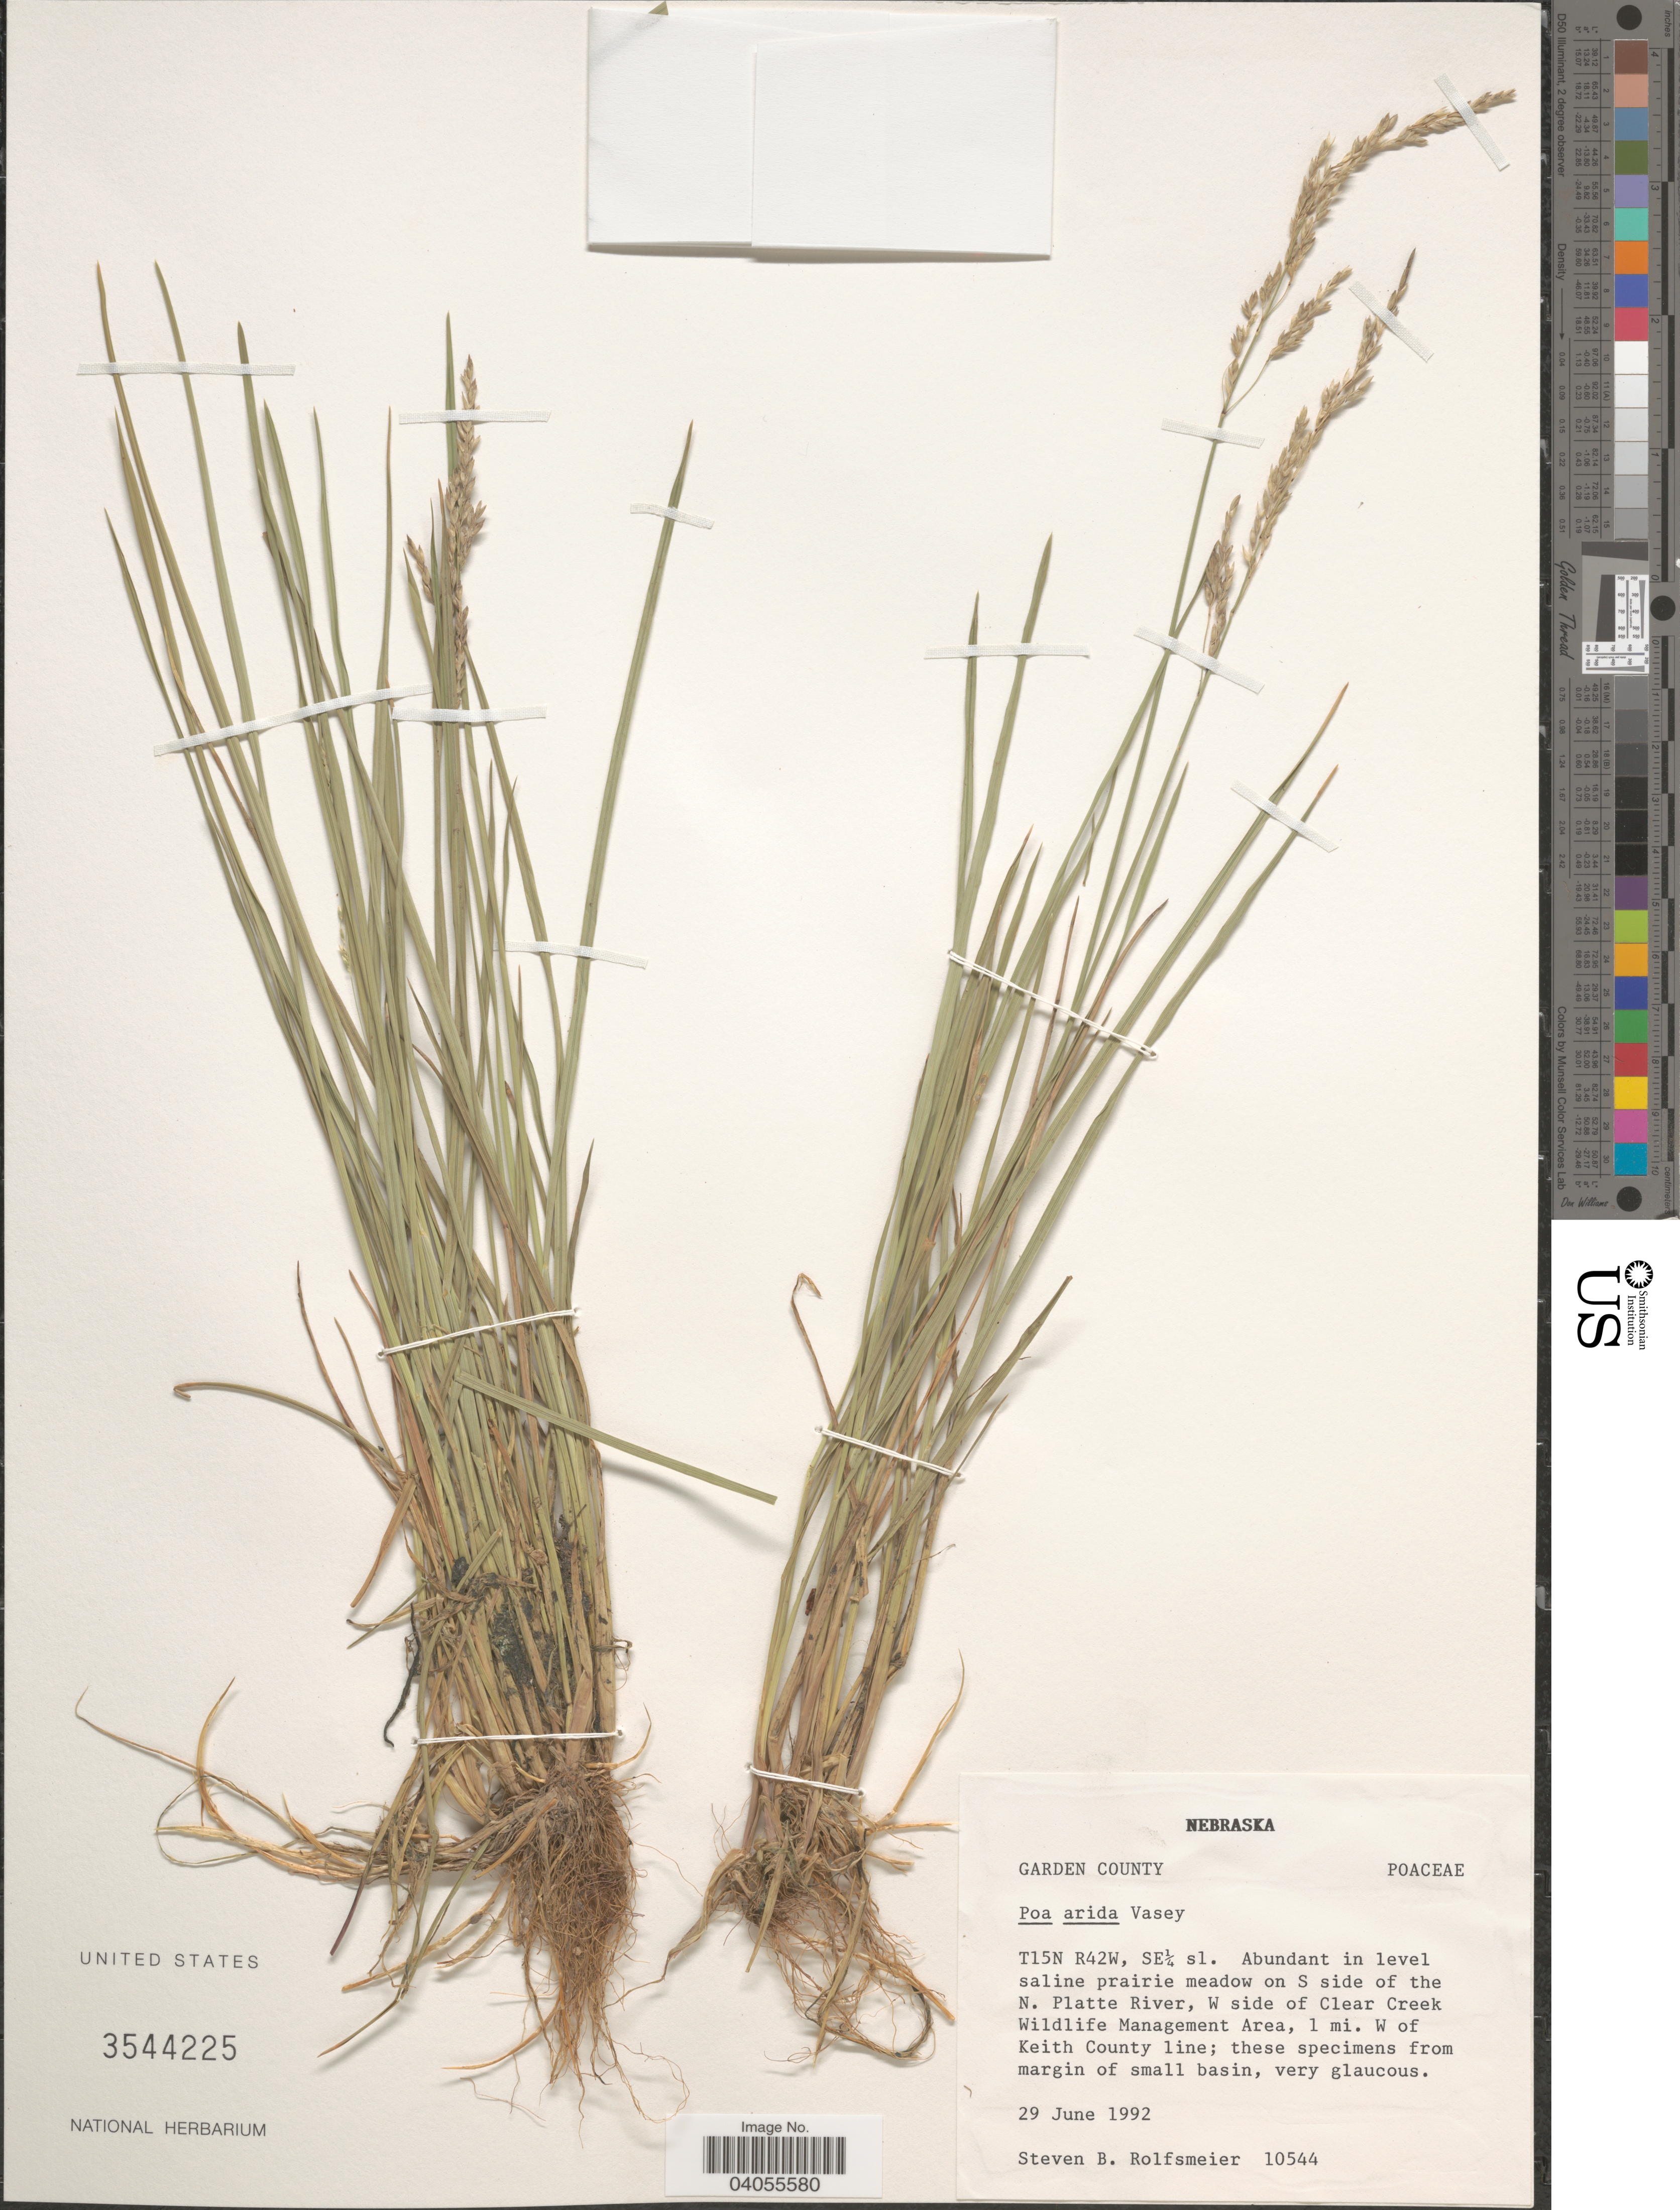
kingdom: Plantae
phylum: Tracheophyta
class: Liliopsida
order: Poales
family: Poaceae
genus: Poa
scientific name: Poa arida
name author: Vasey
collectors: S. Rolfsmeier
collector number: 10544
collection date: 1992-06-29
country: United States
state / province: Nebraska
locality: Garden County. T15N R42W, SE¼ sl. Abundant in level saline prairie meadow on S side of the N. Platte River, W side of Clear Creek Wildlife Management Area, 1 mi. W of Keith County line.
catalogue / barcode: US 3544225